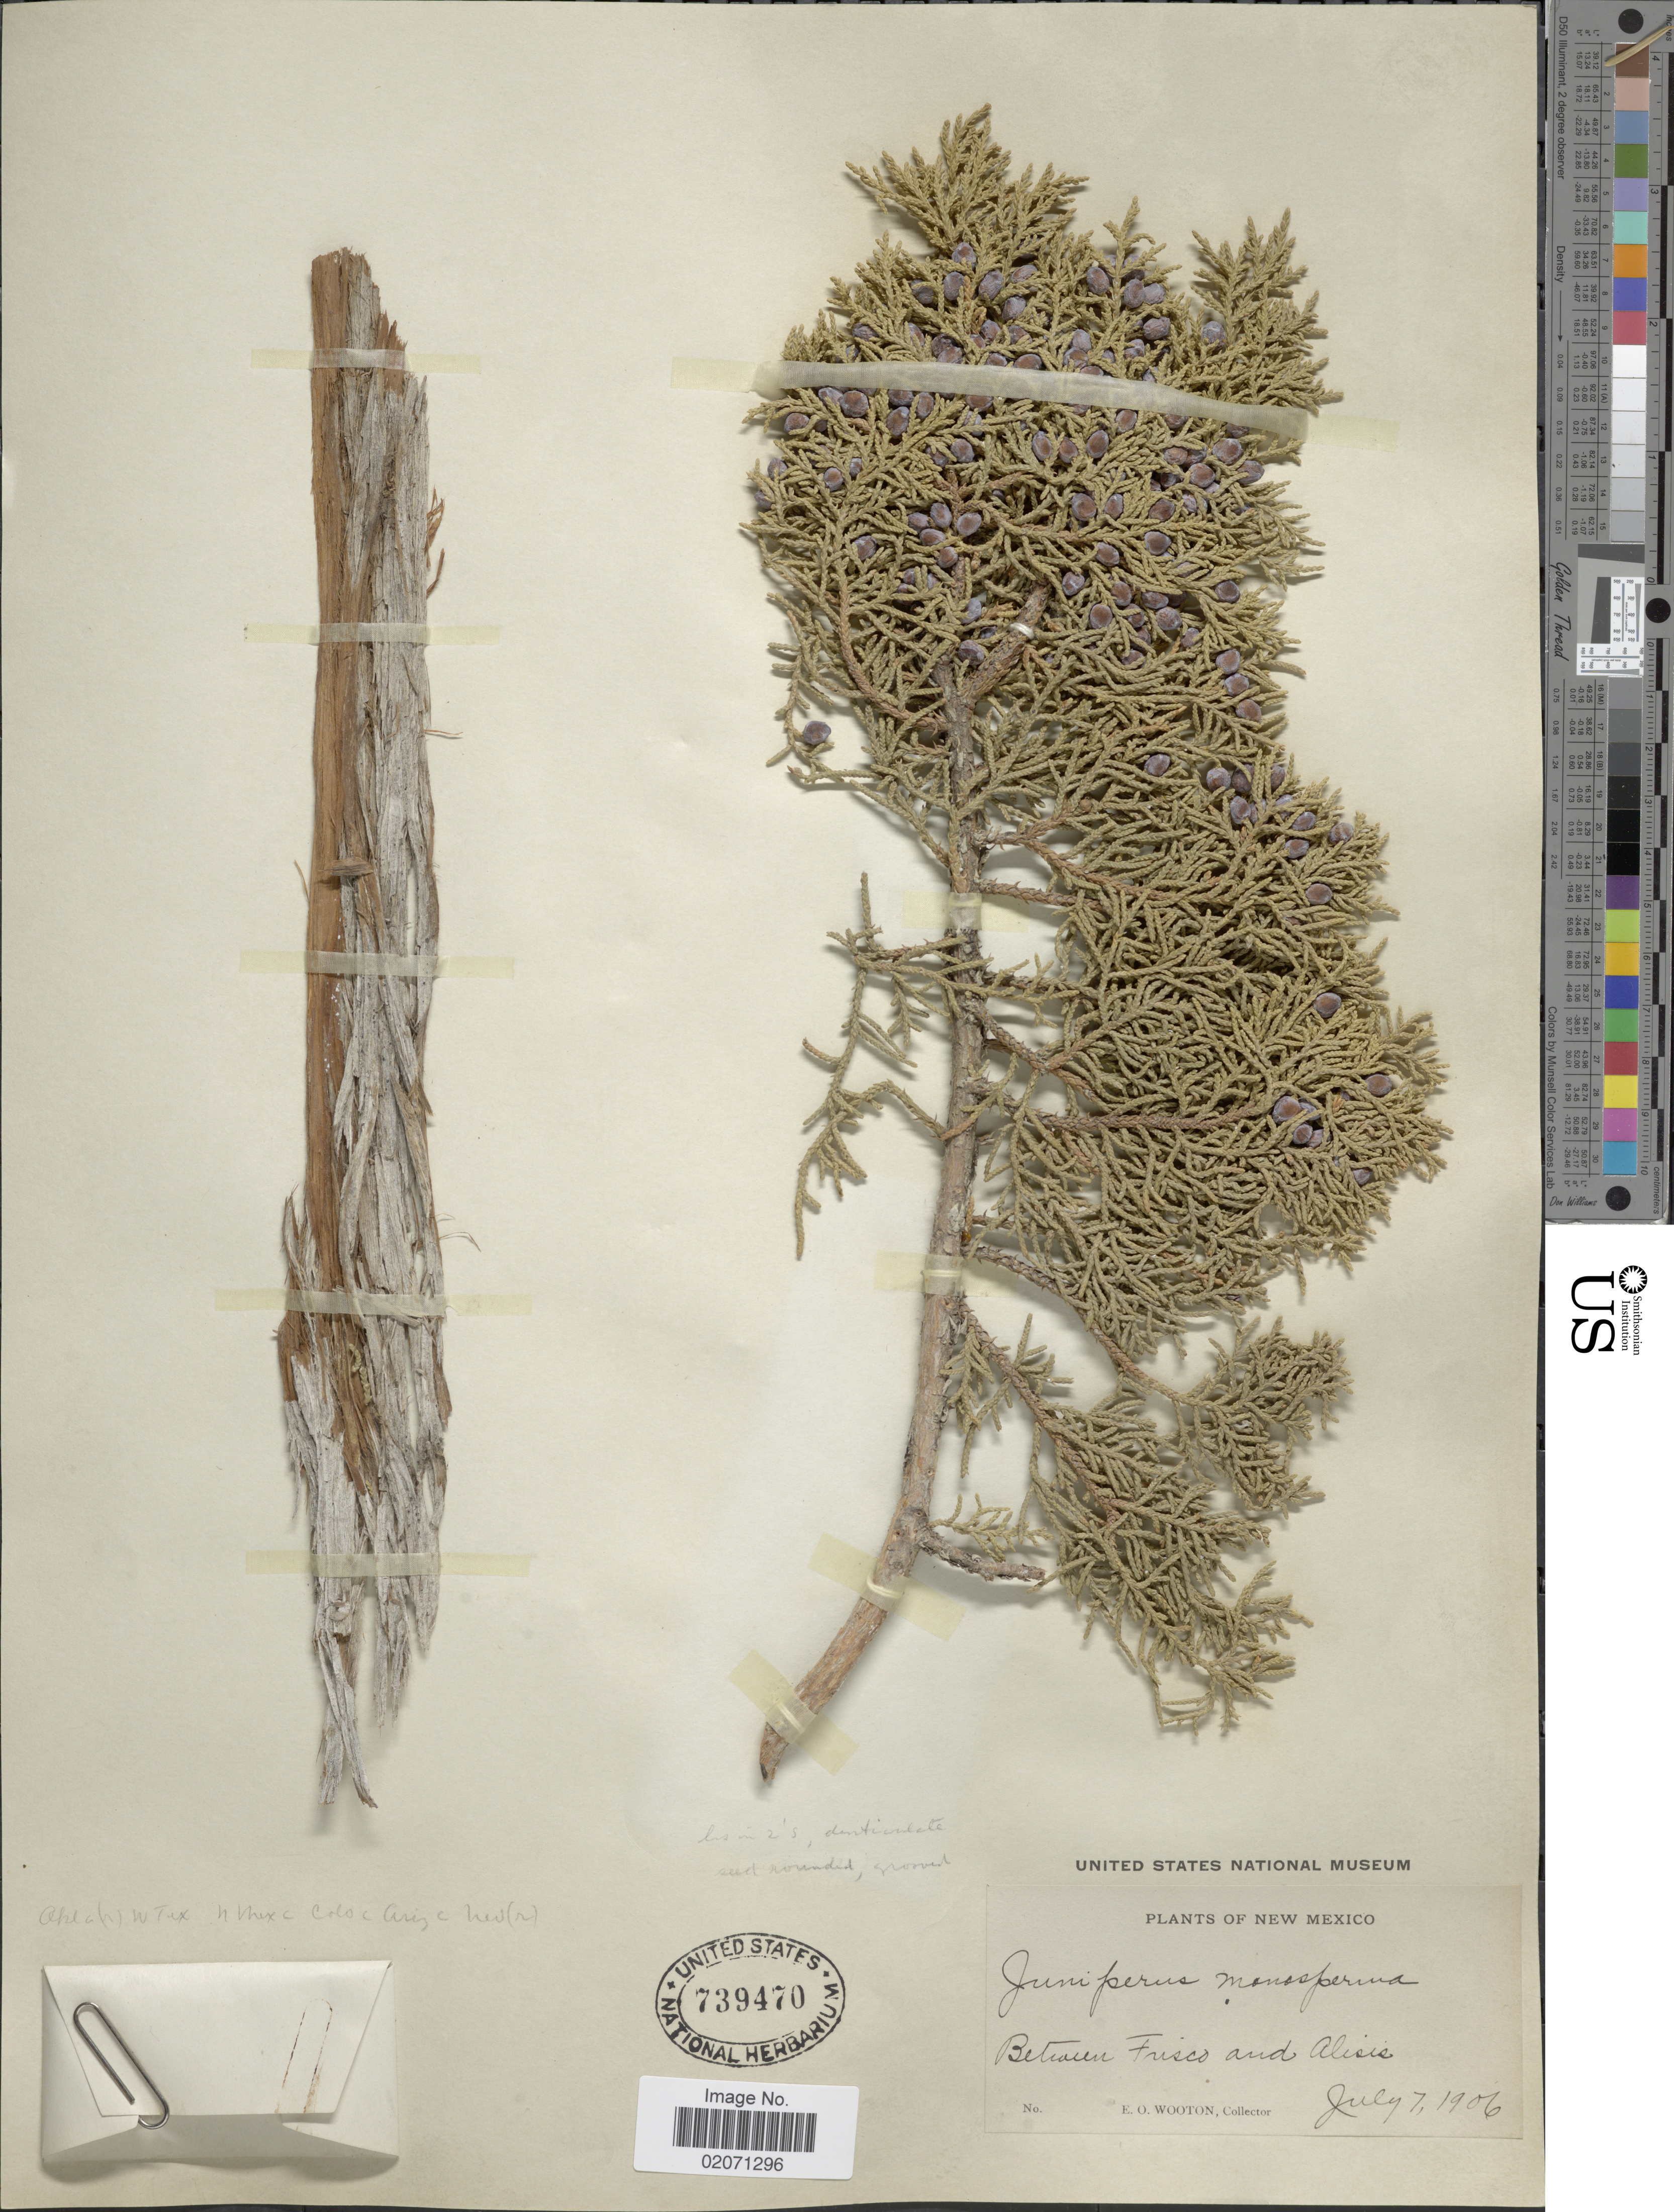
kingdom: Plantae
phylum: Tracheophyta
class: Pinopsida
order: Pinales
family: Cupressaceae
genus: Juniperus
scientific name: Juniperus monosperma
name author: (Engelm.) Sarg.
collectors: E. O. Wooton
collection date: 1906-07-07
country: United States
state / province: New Mexico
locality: Between Frisco and Alisis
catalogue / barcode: US 739470